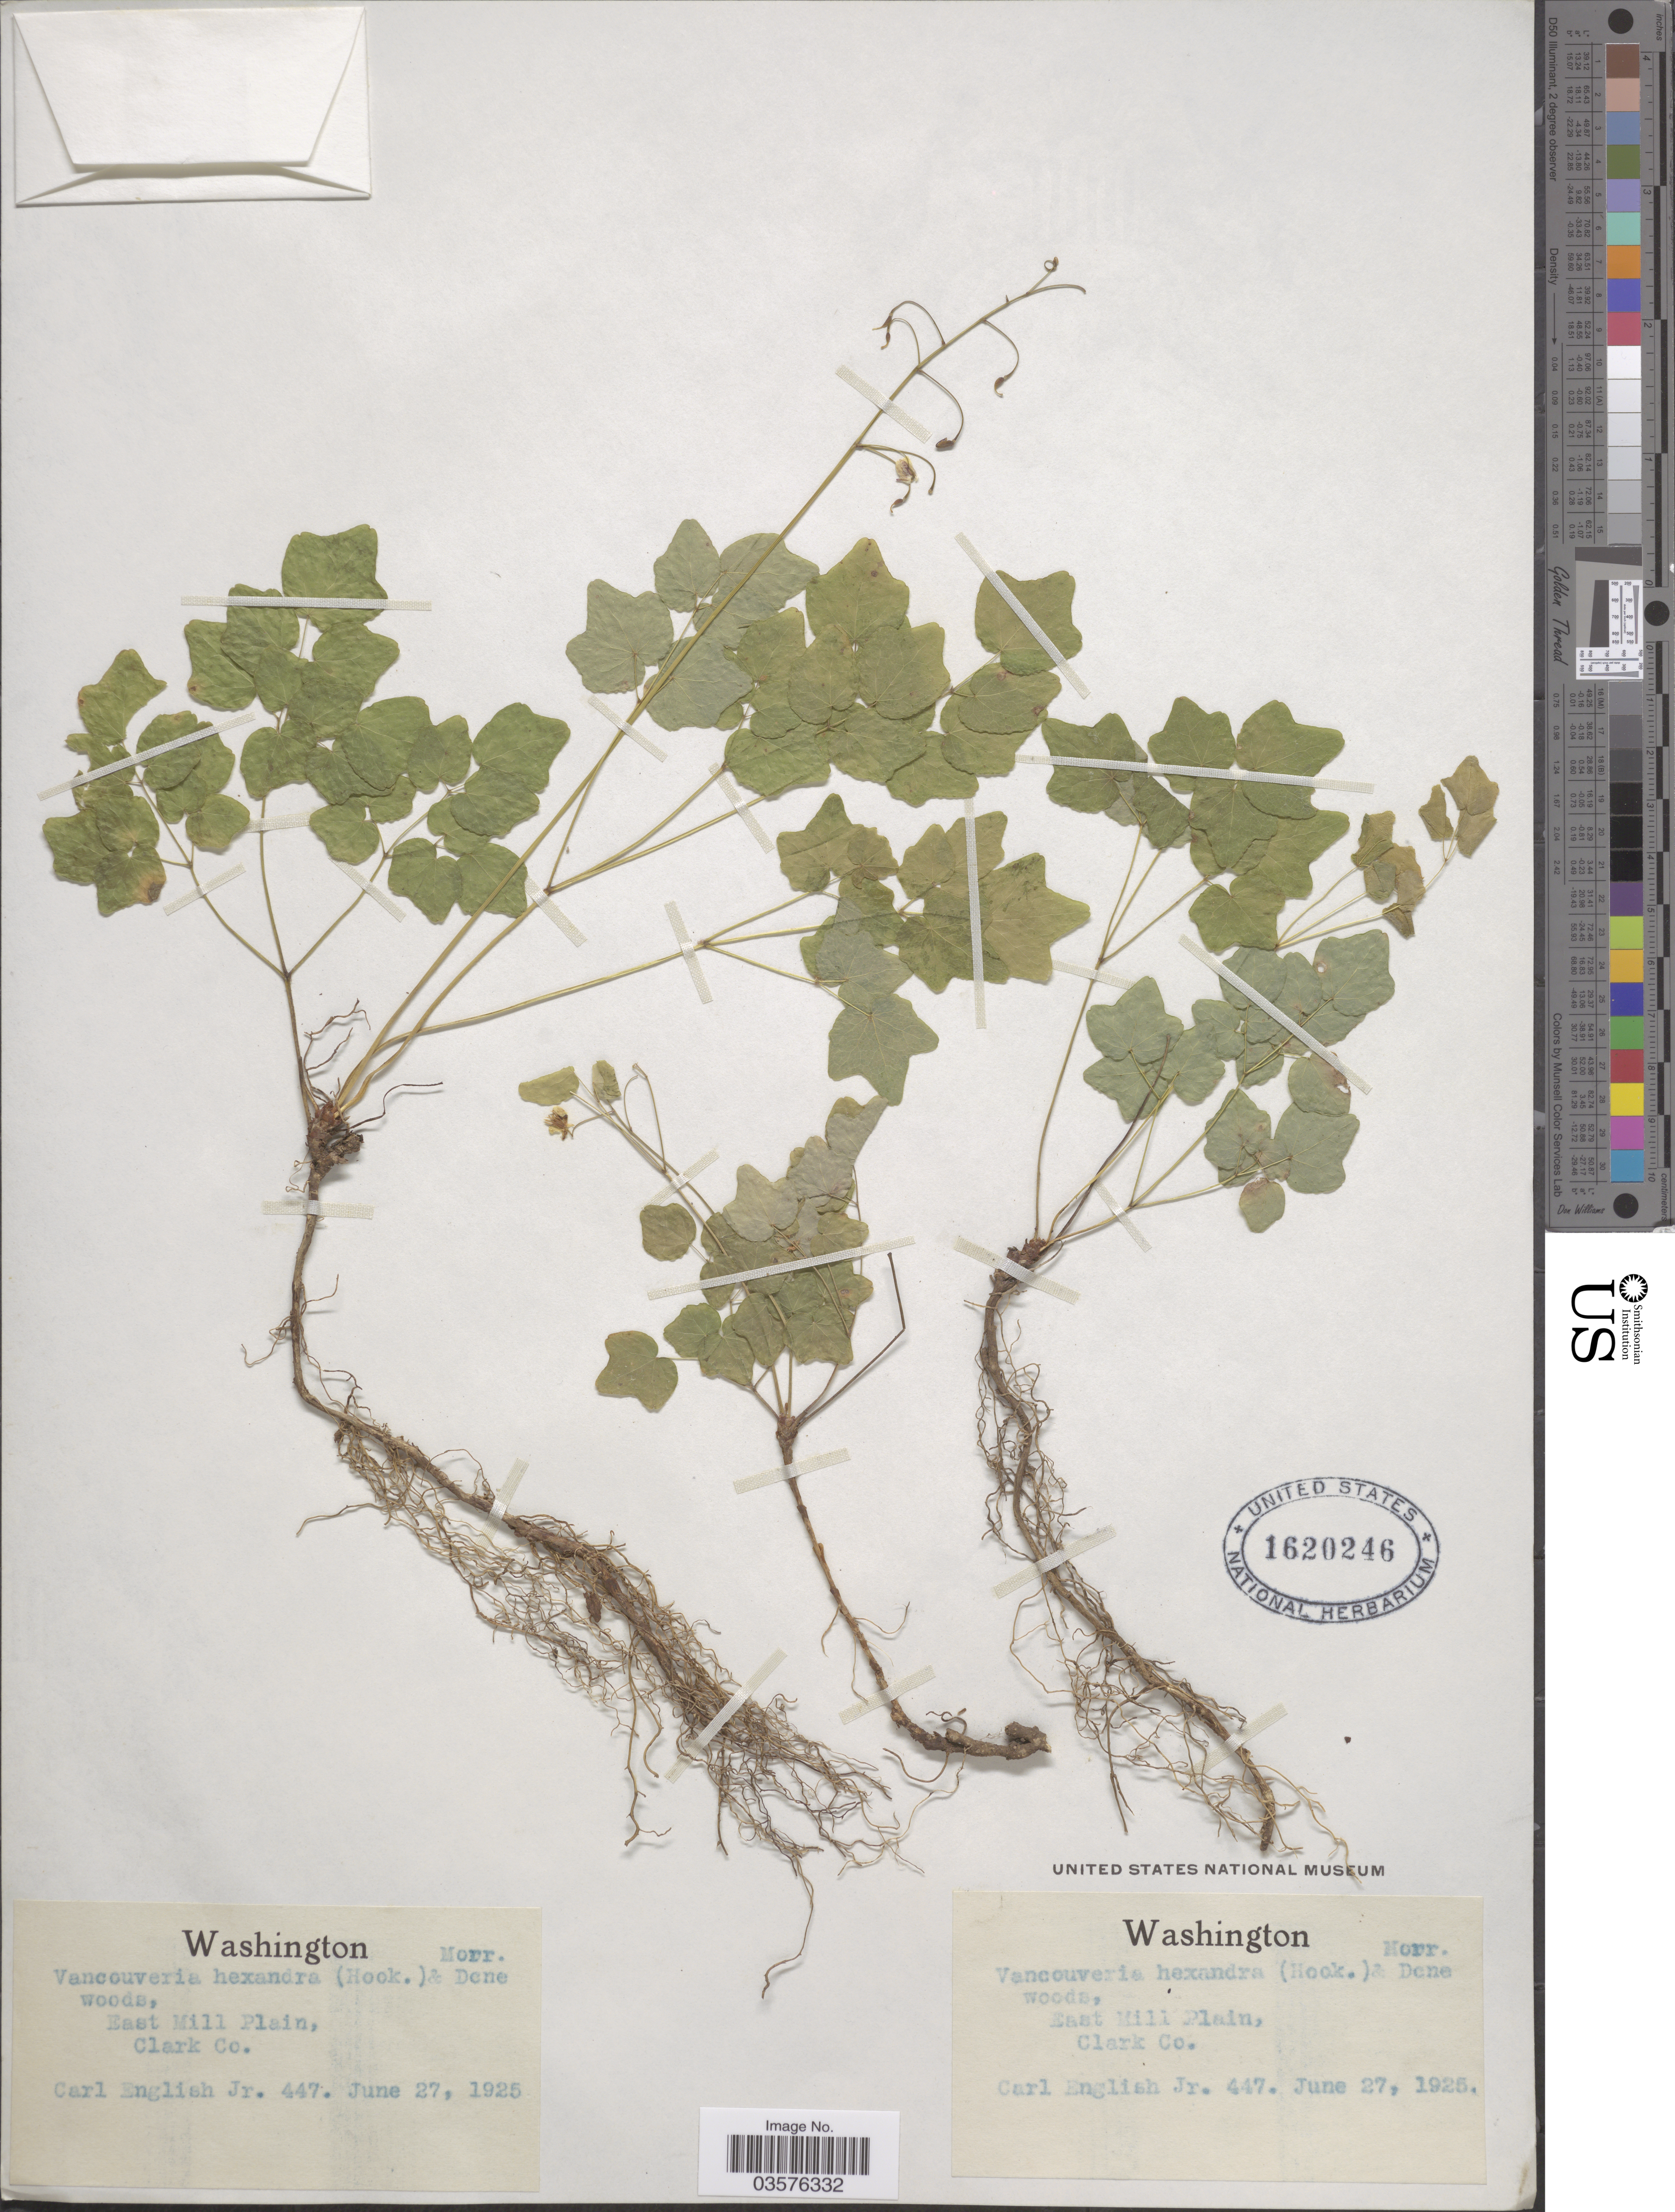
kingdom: Plantae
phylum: Tracheophyta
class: Magnoliopsida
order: Ranunculales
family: Berberidaceae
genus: Vancouveria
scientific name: Vancouveria hexandra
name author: (Hook.) C. Morren & Decne.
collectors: C. English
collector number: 447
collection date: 1925-06-27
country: United States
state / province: Washington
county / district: Clark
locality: East Mill Plain, Clark Co.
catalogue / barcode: US 1620246